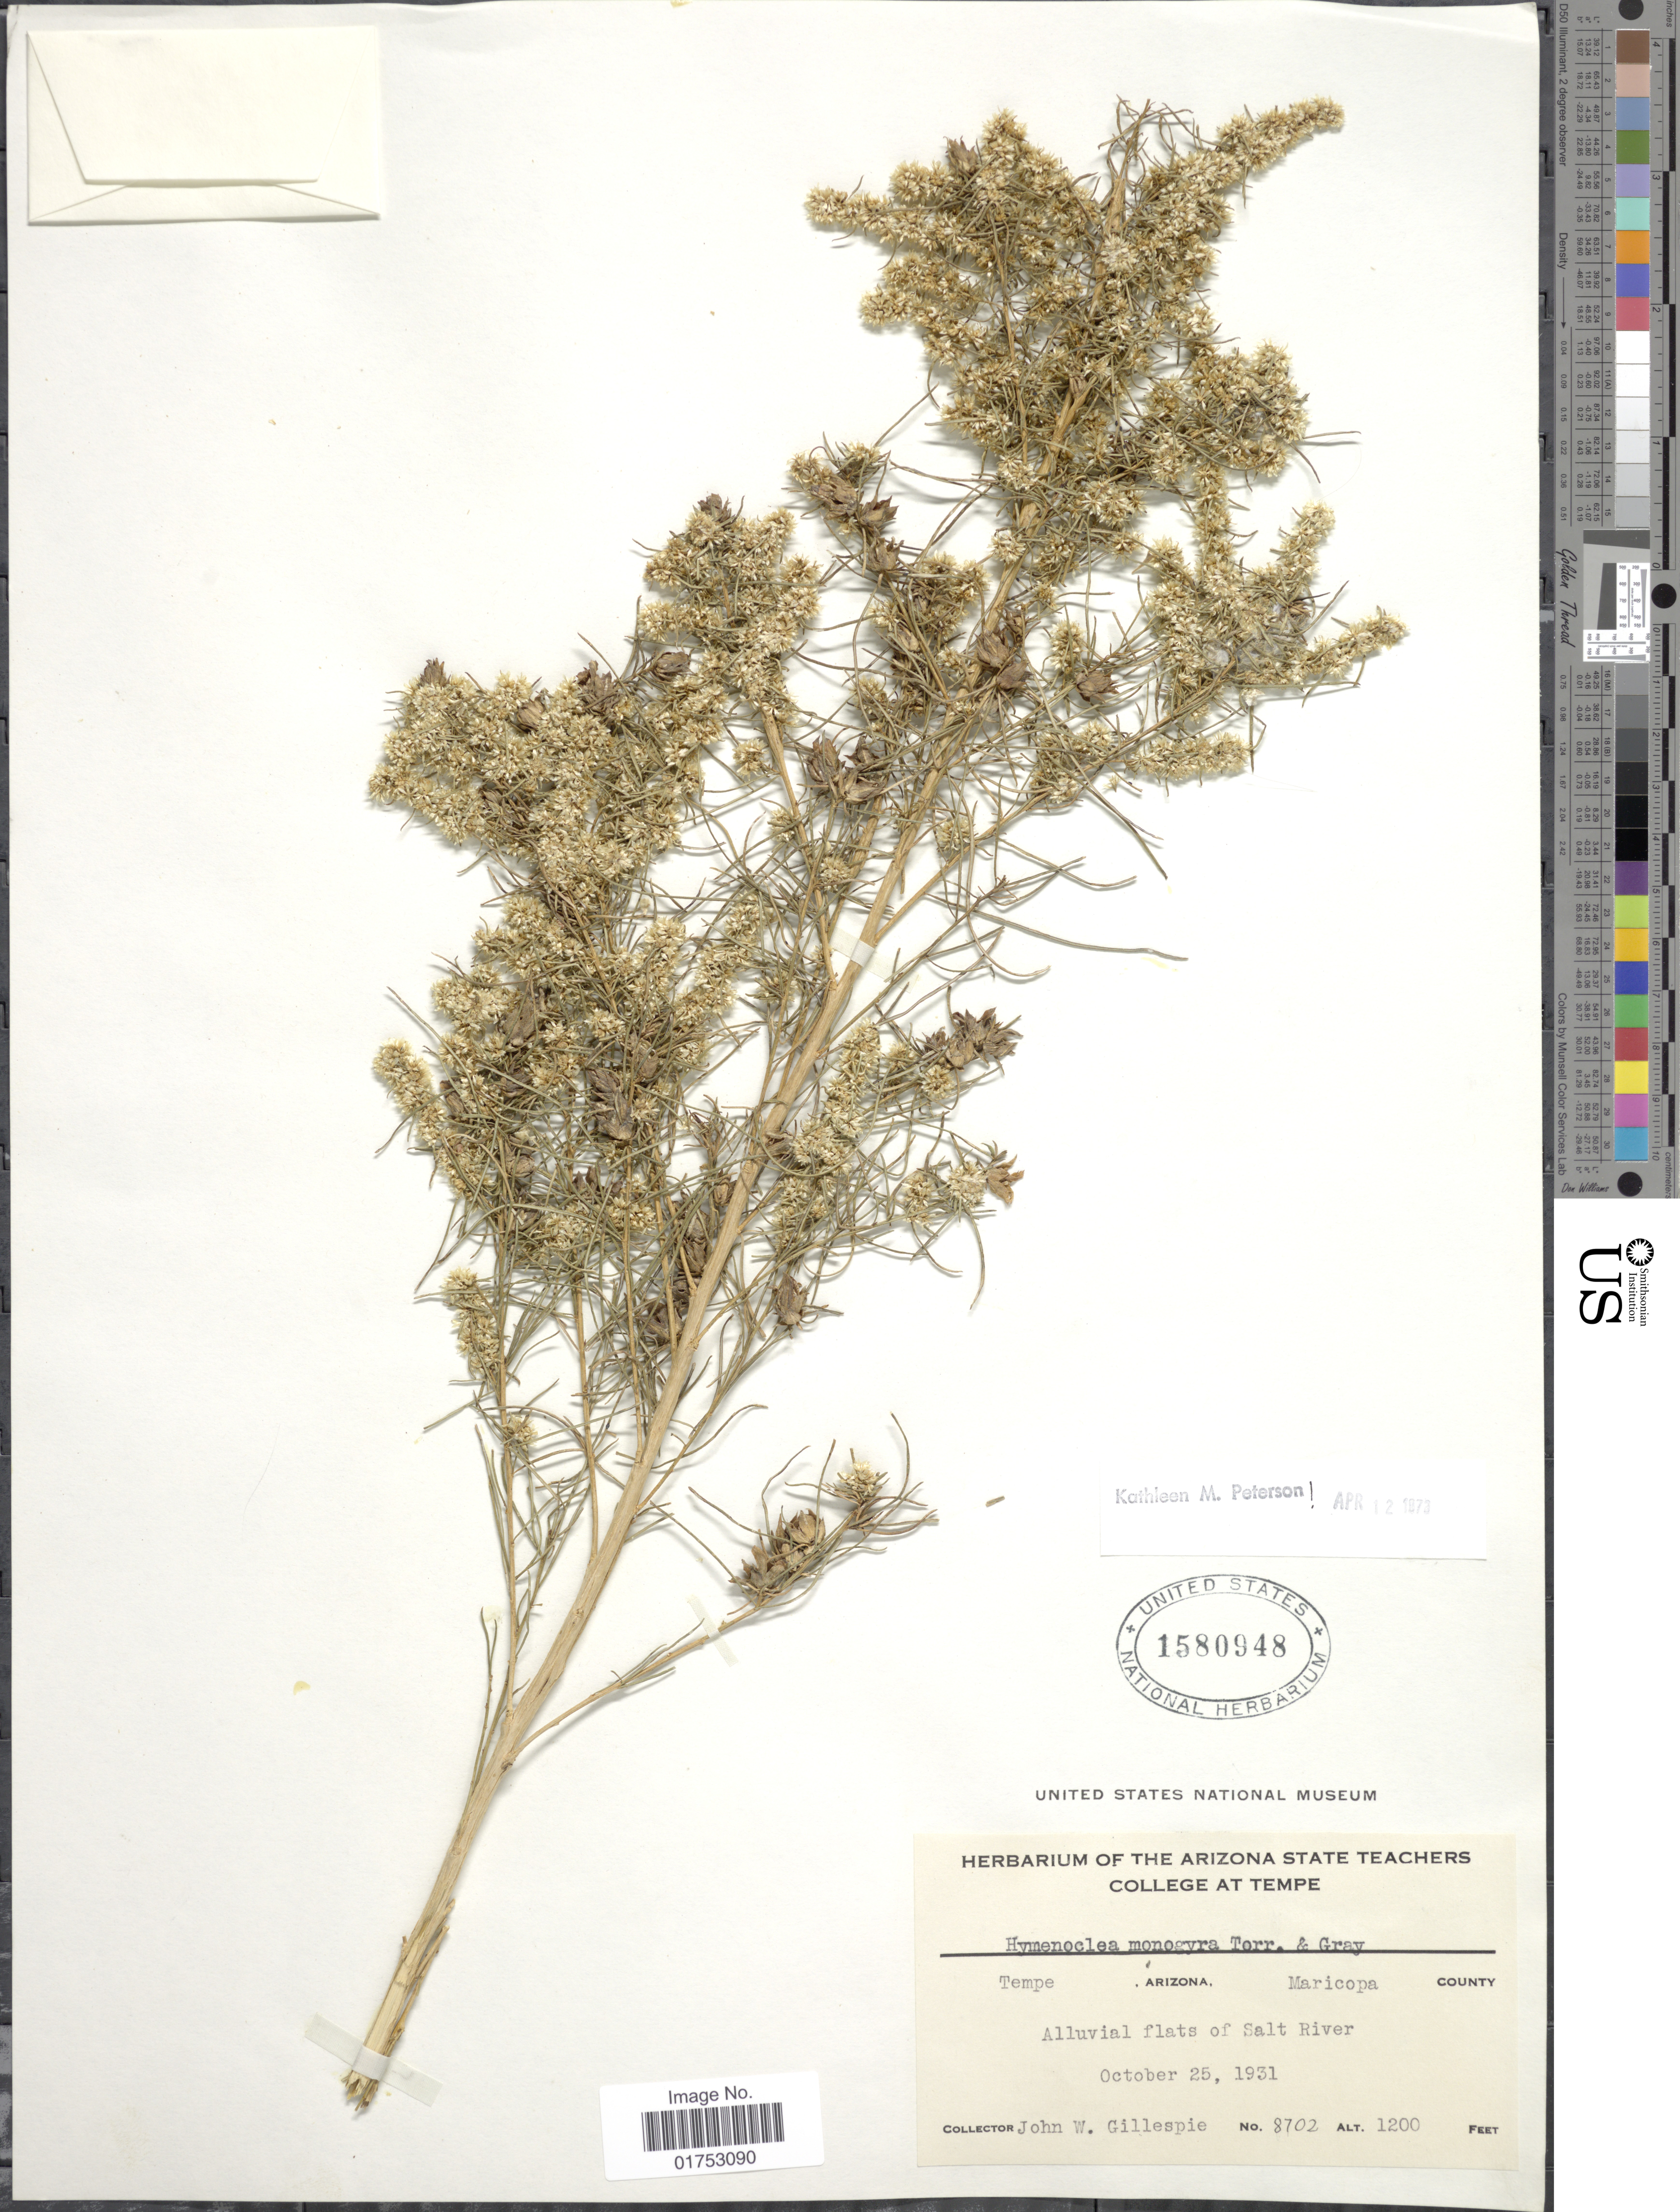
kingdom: Plantae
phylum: Tracheophyta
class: Magnoliopsida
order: Asterales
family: Asteraceae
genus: Hymenoclea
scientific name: Hymenoclea monogyra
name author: Torr. & A. Gray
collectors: J. W. Gillespie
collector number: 8702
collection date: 1931-10-25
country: United States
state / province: Arizona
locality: Tempe, Maricopa County, Alluvial flats of Salt River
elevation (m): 366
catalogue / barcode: US 1580948